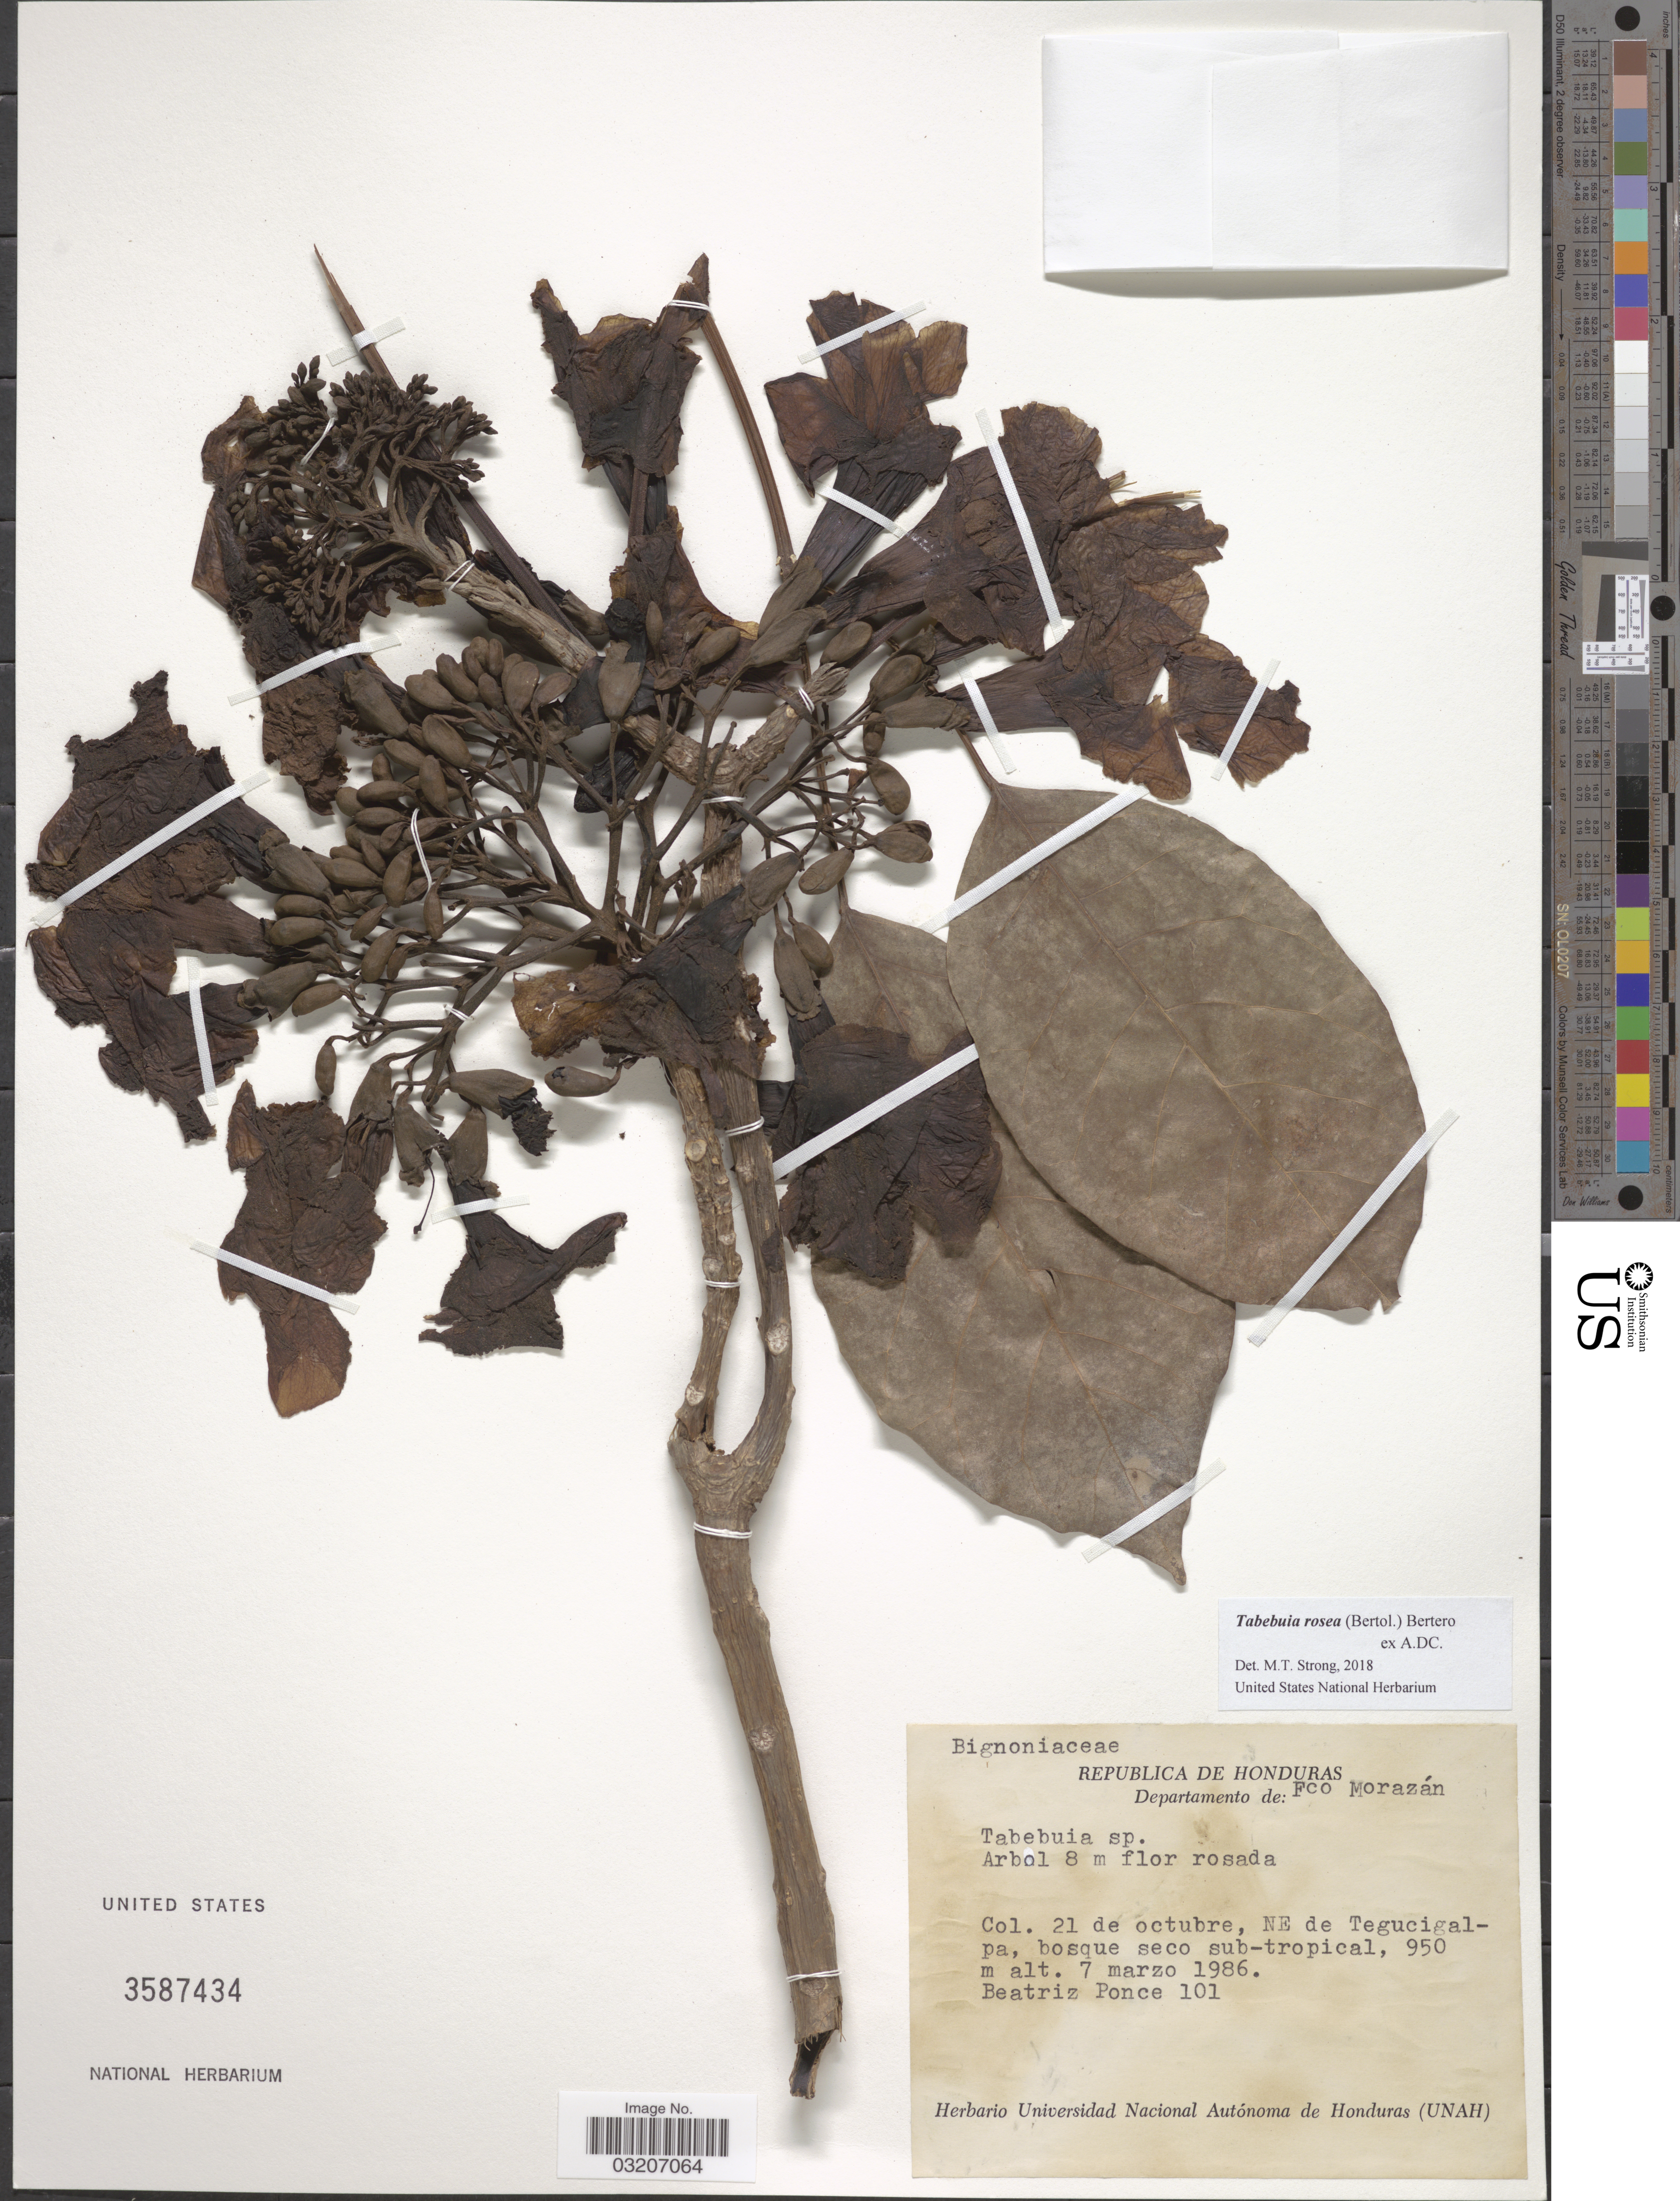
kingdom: Plantae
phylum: Tracheophyta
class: Magnoliopsida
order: Lamiales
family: Bignoniaceae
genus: Tabebuia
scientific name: Tabebuia rosea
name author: (Bertol.) DC.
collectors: B. Ponce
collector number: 101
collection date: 1986-03-07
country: Honduras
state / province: Fco. Morazán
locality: Departamento de: Fco. Morazán. Col. 21 de Octubre, NE de Tegucigalpa.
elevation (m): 950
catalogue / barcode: US 3587434